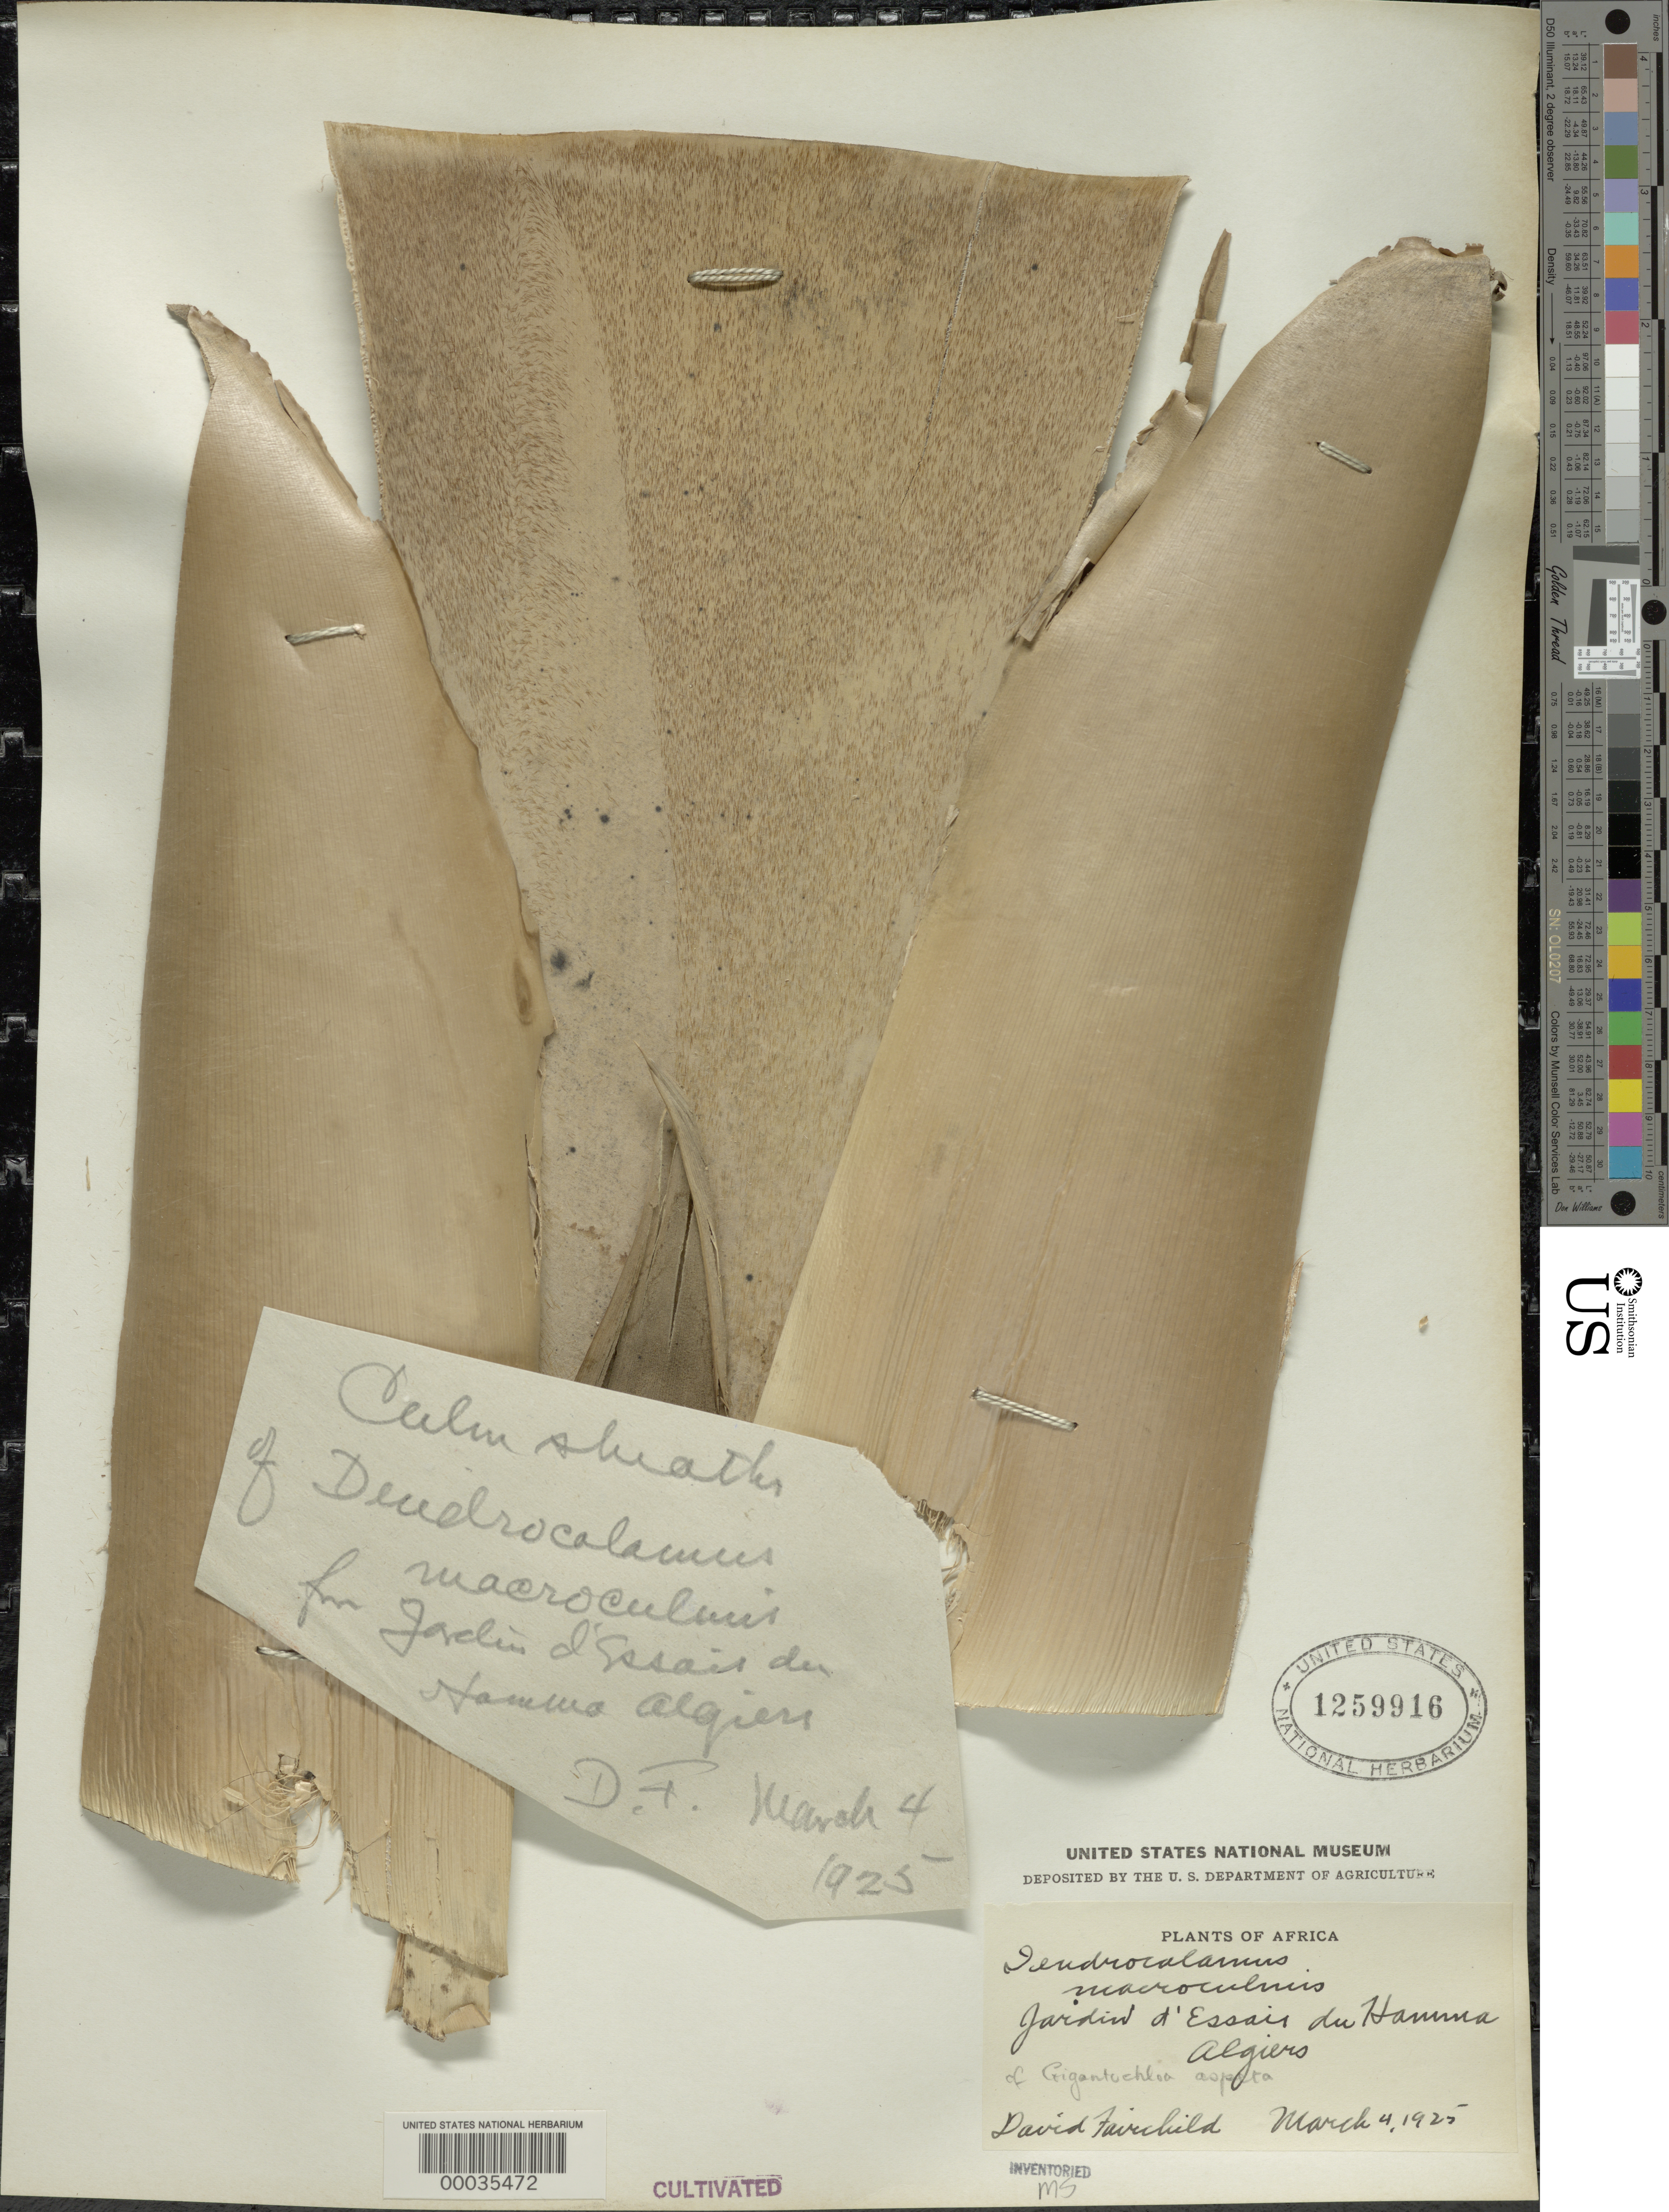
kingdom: Plantae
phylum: Tracheophyta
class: Liliopsida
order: Poales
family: Poaceae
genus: Dendrocalamus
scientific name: Dendrocalamus macroculmis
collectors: D. Fairchild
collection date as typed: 04 Mar 1925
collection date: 1925-03-04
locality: Jaridin d'essoiidu hanuna-algiers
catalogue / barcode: US 1259916